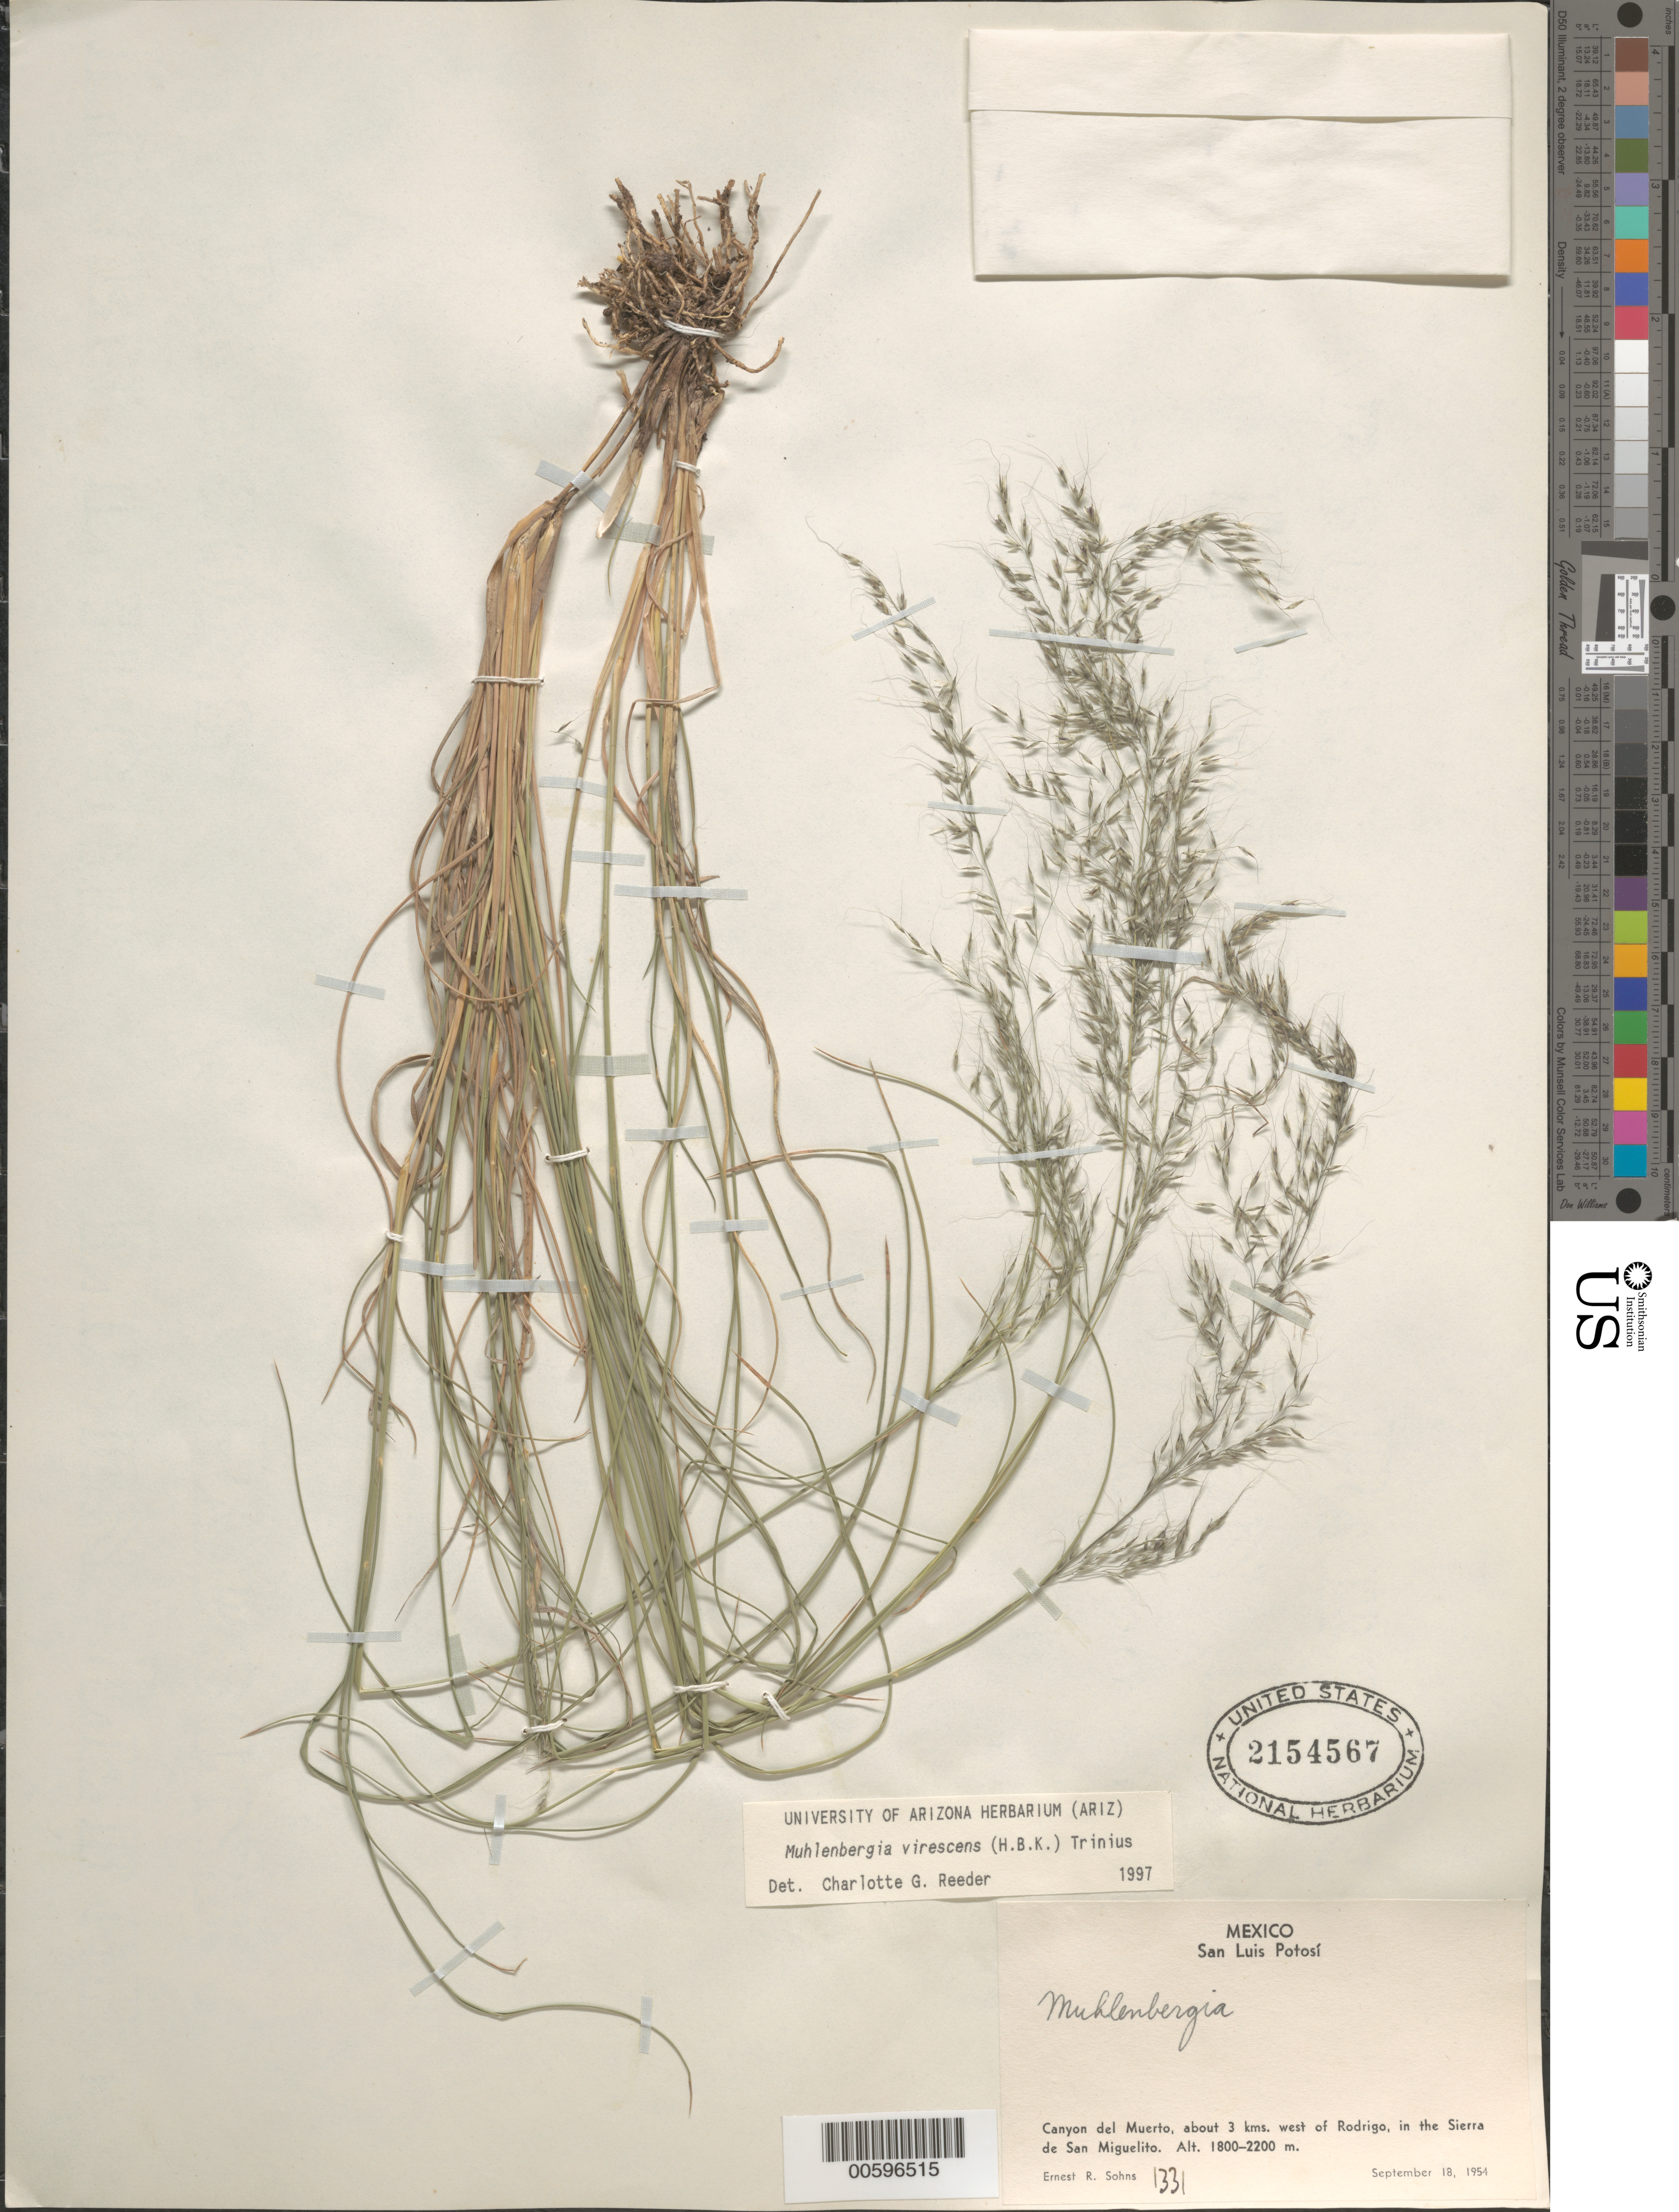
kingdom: Plantae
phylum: Tracheophyta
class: Liliopsida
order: Poales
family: Poaceae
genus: Muhlenbergia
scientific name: Muhlenbergia virescens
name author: (Kunth) Trin.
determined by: Reeder, C. G., (ARIZ)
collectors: E. R. Sohns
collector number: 1331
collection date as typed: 18 Sep 1954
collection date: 1954-09-18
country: Mexico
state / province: San Luis Potosi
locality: Canyon del Muerto, ca. 3 kms W of Rodrigo, in the Sierra de San Miguelito.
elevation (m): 1800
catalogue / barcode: US 2154567